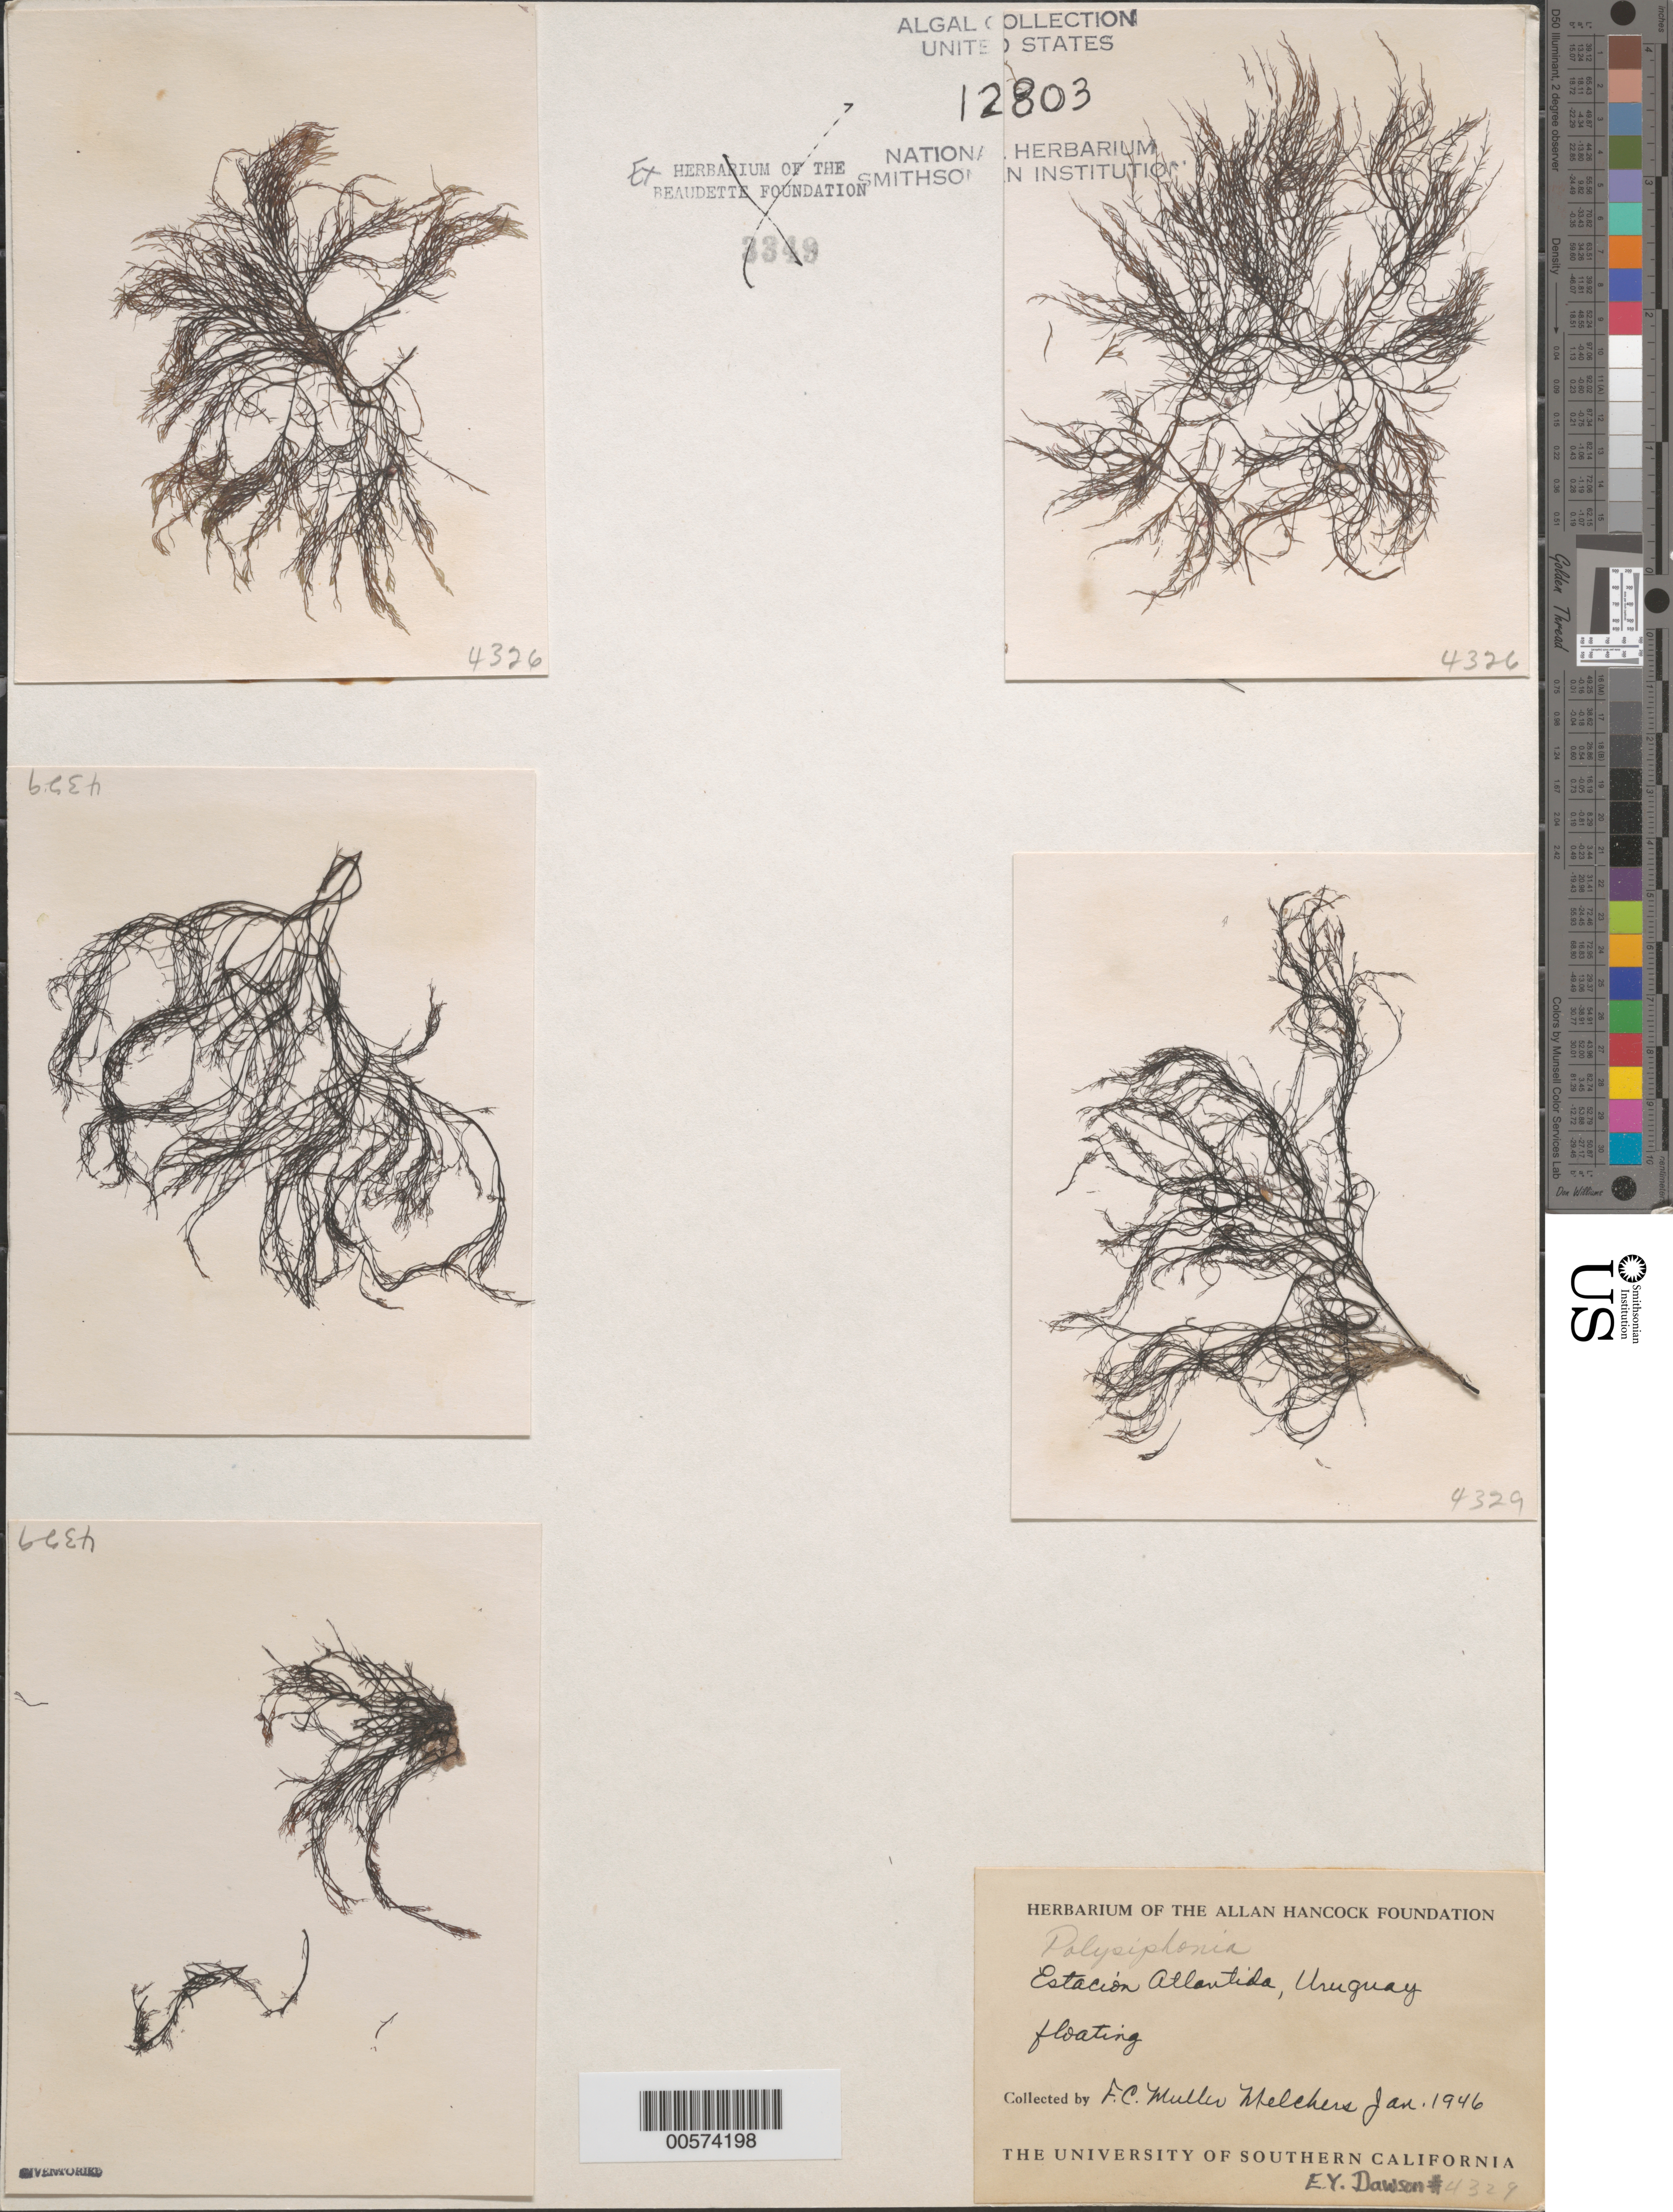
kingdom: Plantae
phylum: Rhodophyta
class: Florideophyceae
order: Ceramiales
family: Rhodomelaceae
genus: Polysiphonia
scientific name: Polysiphonia sp.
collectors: F. Melchers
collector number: EYD 4329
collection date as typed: Jan 1946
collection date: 1946-01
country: Uruguay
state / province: Canelones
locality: Estacion Atlantida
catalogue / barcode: US 12803